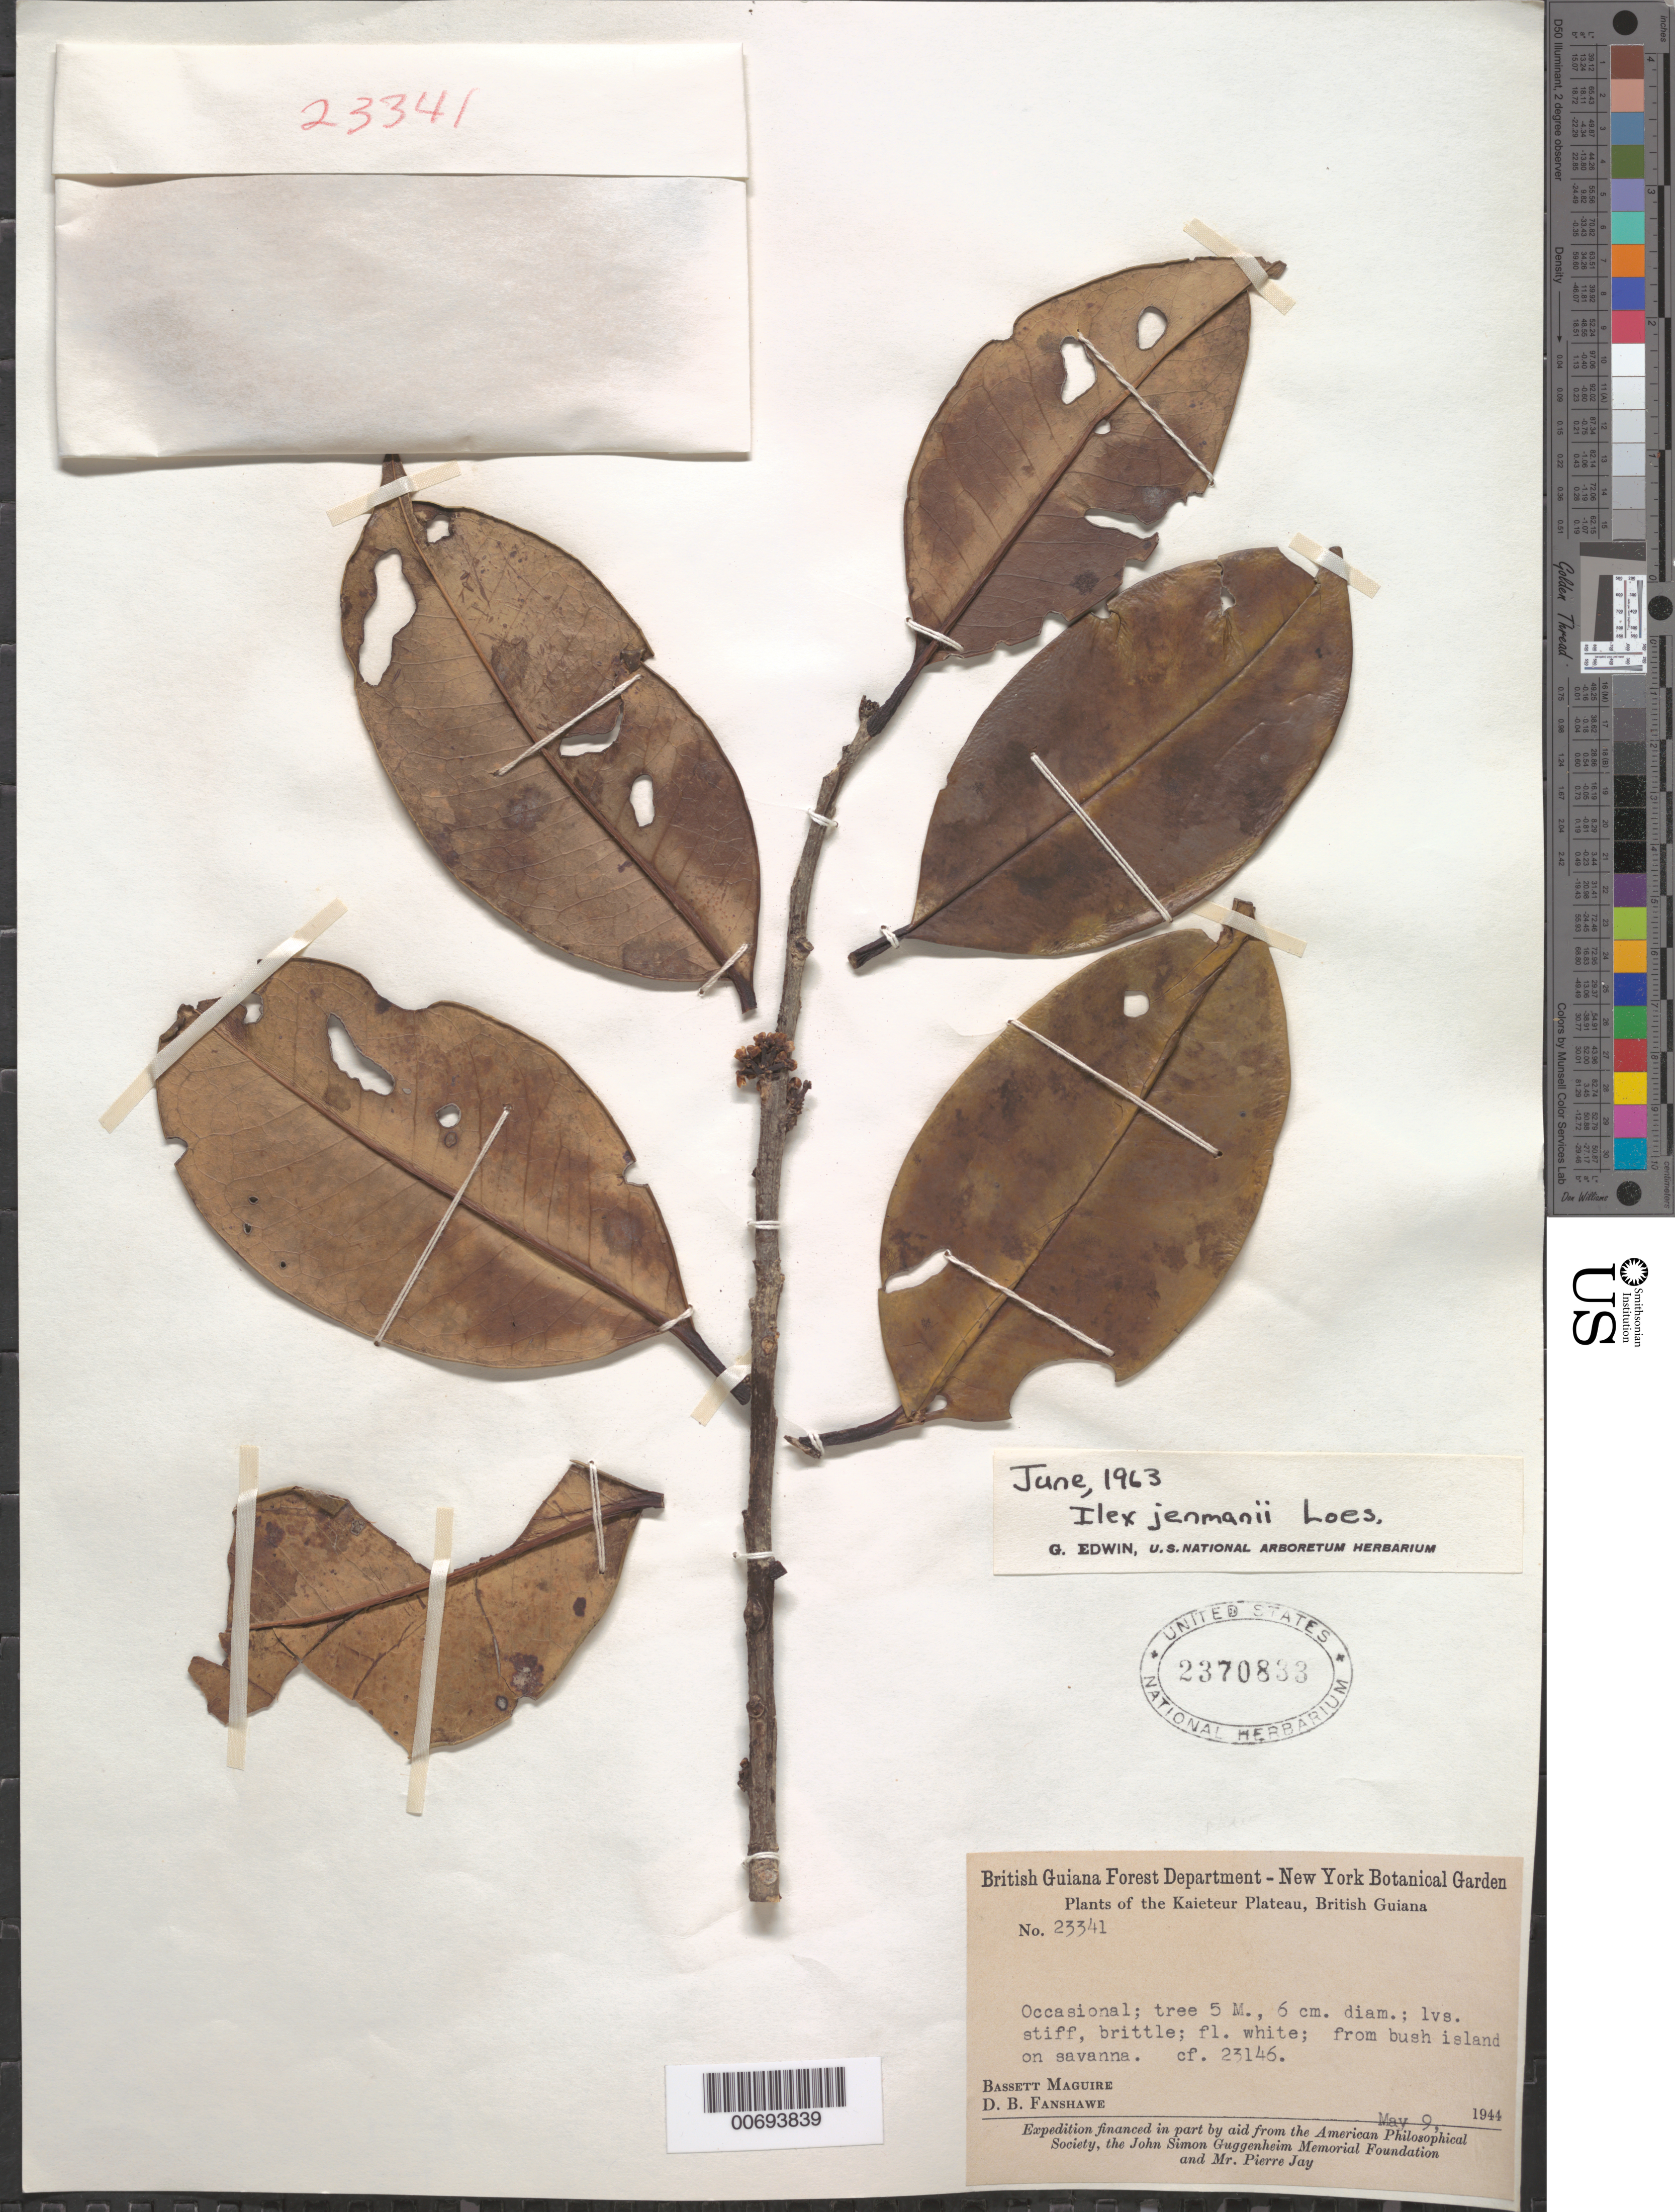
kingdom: Plantae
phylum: Tracheophyta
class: Magnoliopsida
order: Aquifoliales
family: Aquifoliaceae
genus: Ilex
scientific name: Ilex jenmanii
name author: Loes.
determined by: Edwin, G.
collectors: B. Maguire & D. B. Fanshawe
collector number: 23341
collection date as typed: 9-May-44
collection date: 1944-05-09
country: Guyana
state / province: Potaro-Siparuni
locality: Kaieteur Plateau, Potaro River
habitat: Bush island on savanna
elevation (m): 427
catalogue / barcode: US 2370833